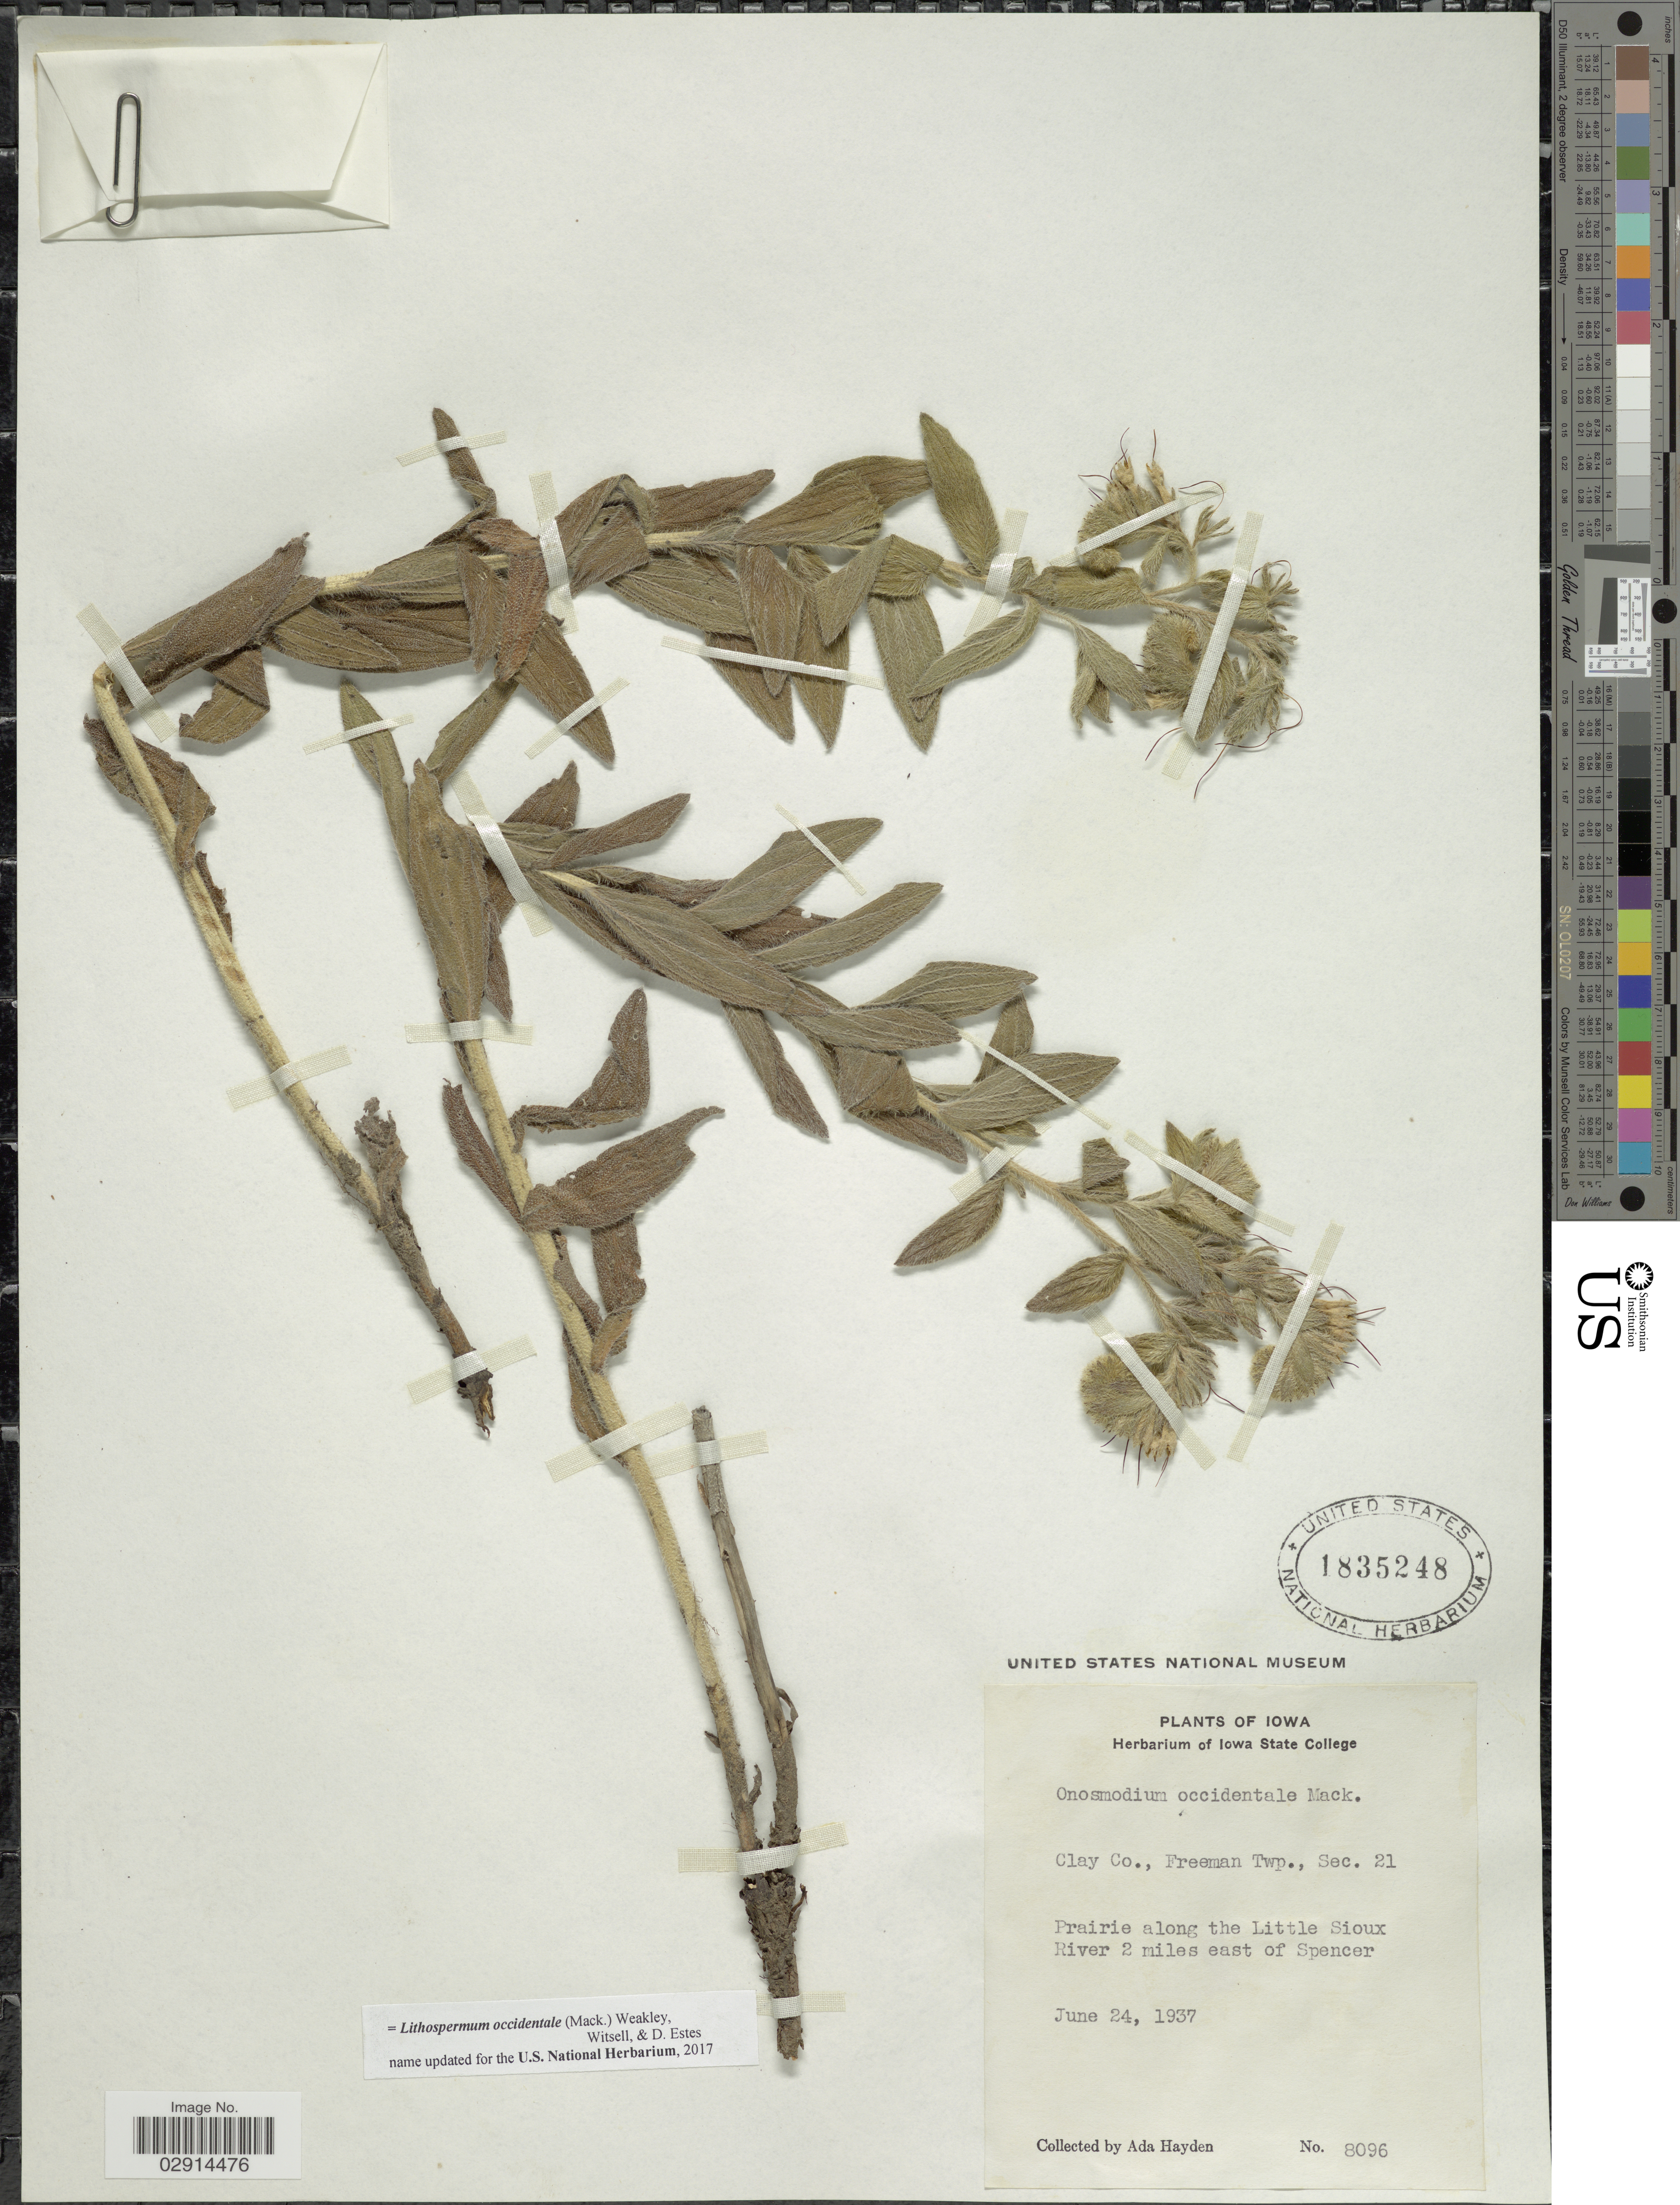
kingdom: Plantae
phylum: Tracheophyta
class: Magnoliopsida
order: Boraginales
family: Boraginaceae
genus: Lithospermum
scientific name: Lithospermum occidentale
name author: (Mack.) Weakley et al.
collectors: Ada Hayden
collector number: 8096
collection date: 1937-06-24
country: United States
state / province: Iowa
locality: Clay Co., Freeman Twp., Sec. 21. Prairie along the Little Sioux River 2 miles east of Soencer.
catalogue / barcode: US 1835248